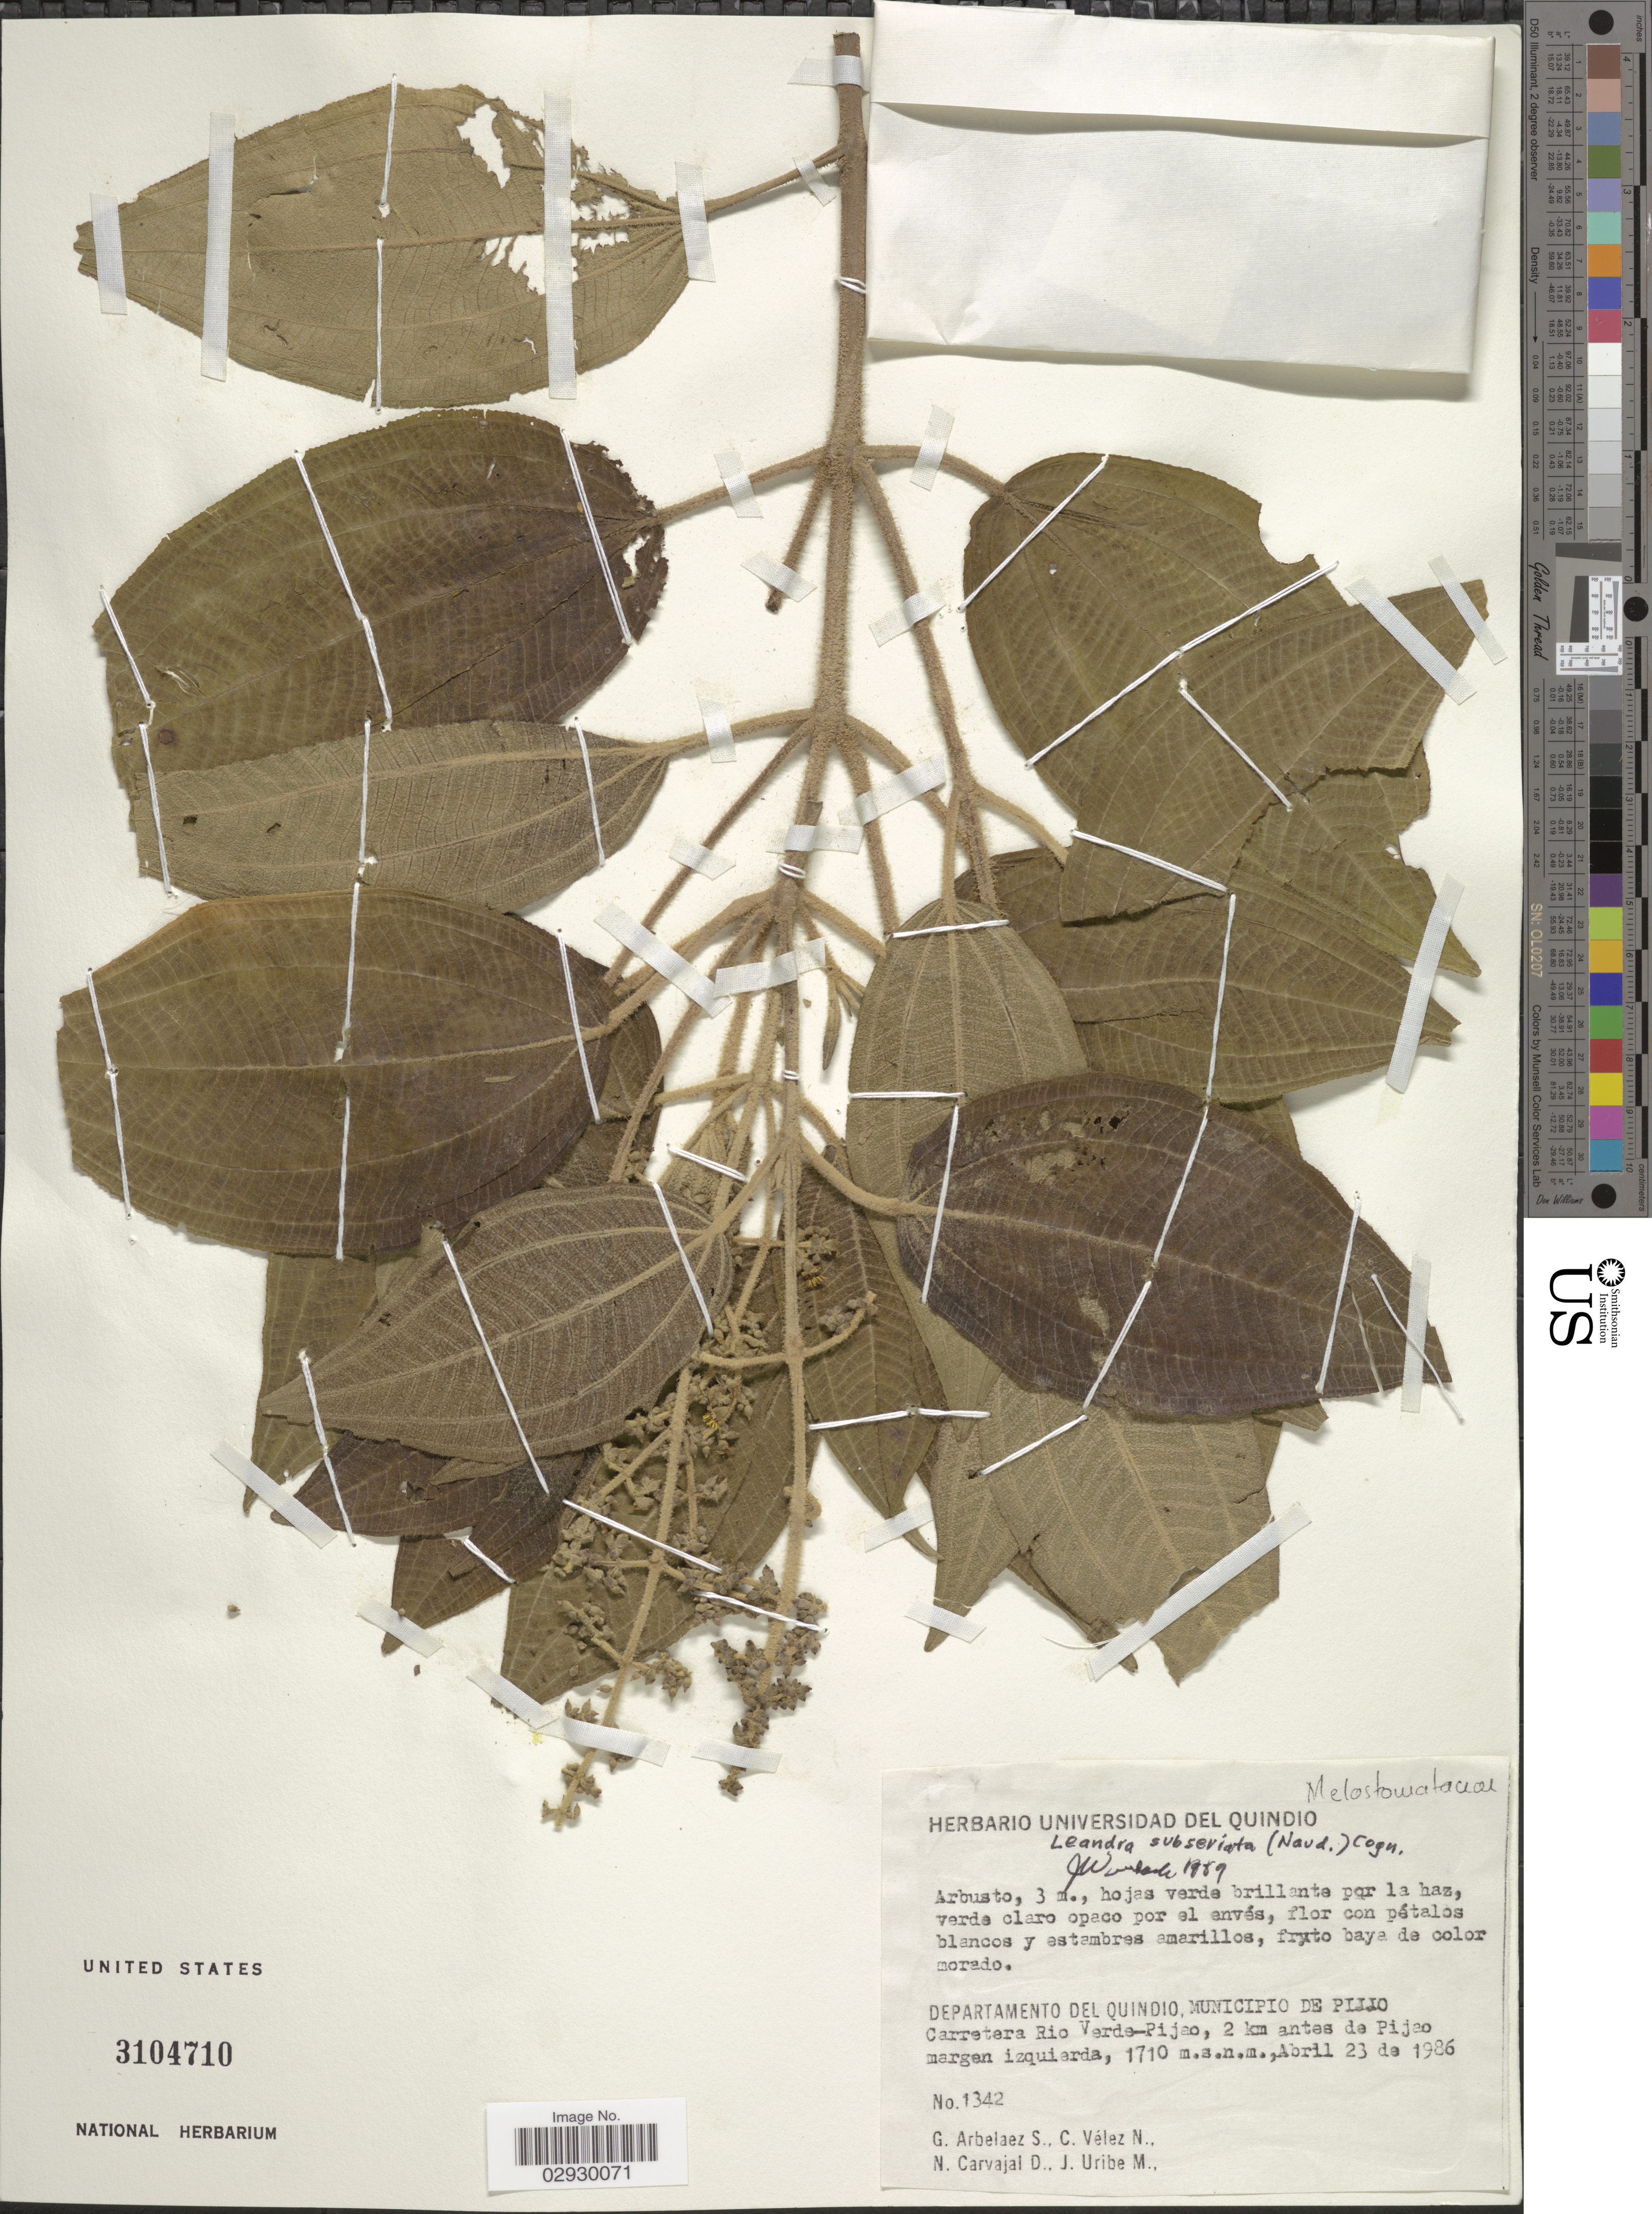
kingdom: Plantae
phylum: Tracheophyta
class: Magnoliopsida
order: Myrtales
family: Melastomataceae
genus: Leandra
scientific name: Leandra subseriata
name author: (Naudin) Cogn.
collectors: G. Arbelaez S., C. Vélez N., N. Carvajal D. & J. Uribe M.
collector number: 1342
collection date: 1986-04-23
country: Colombia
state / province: Quindío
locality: Departamento del Quindío. Municipio de Pijao. Carretera Rio Verde-Pijao, 2 km antes de Pijao margen izquierda.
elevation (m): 1710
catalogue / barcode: US 3104710